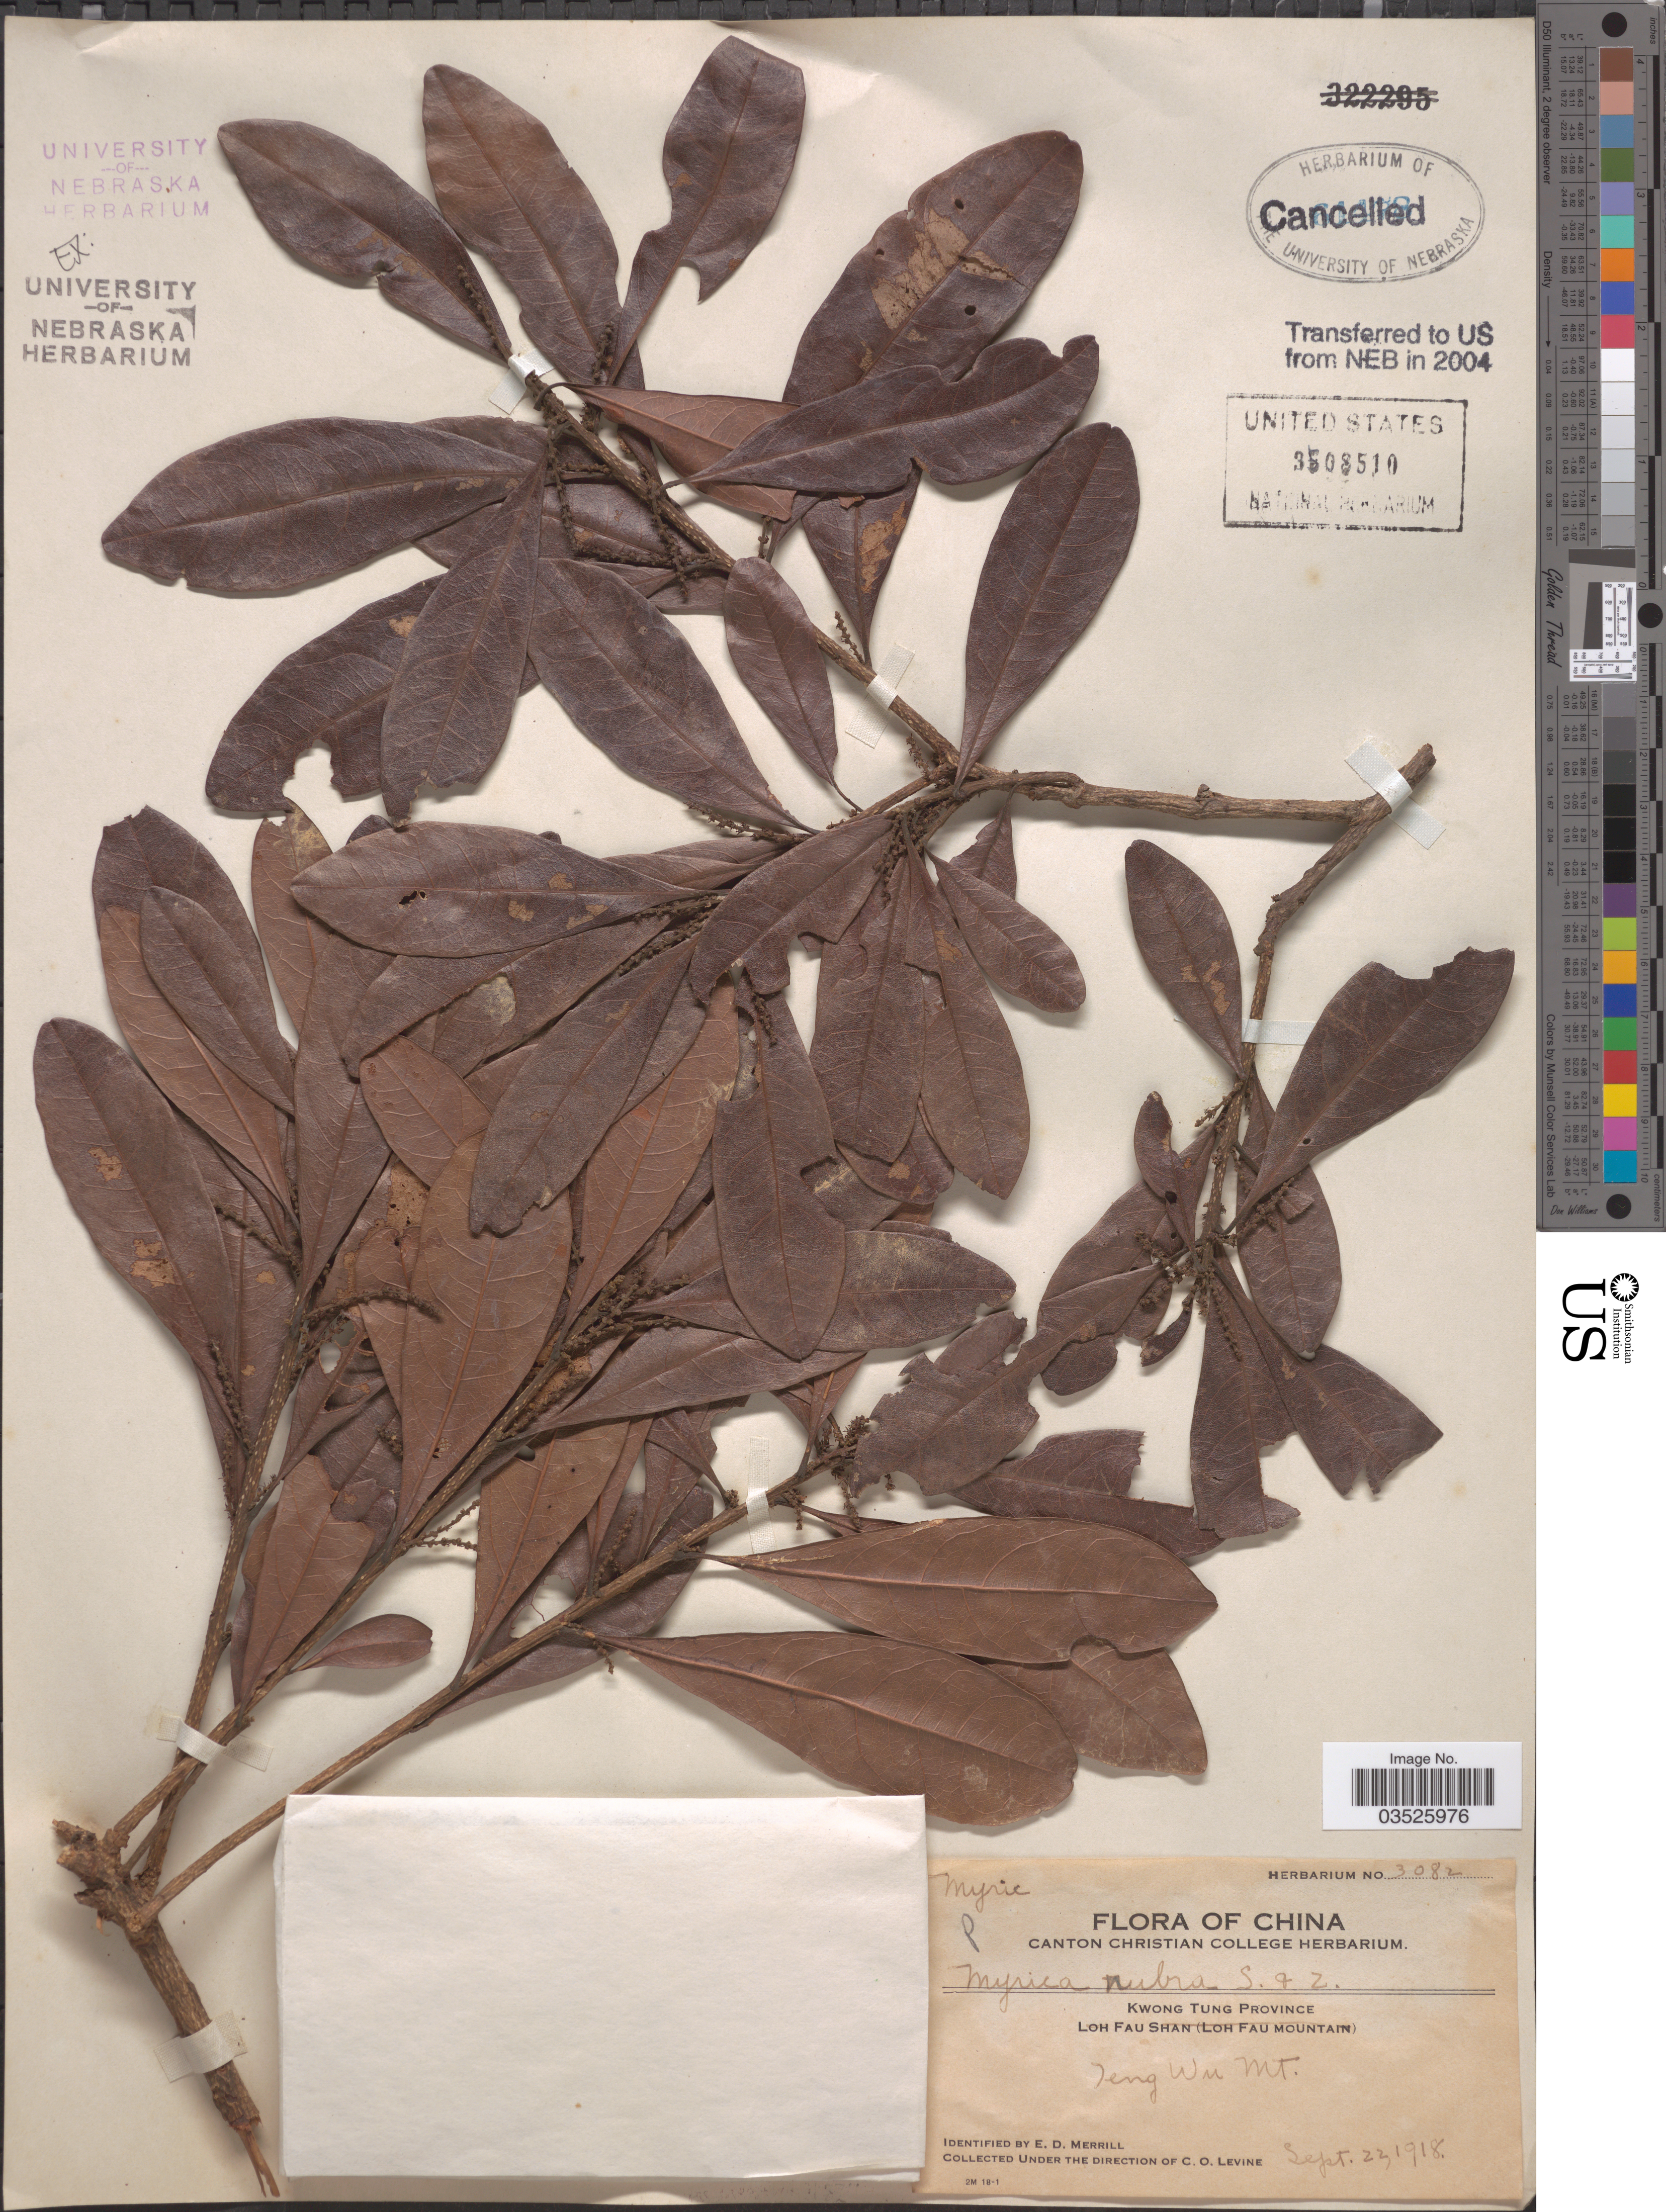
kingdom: Plantae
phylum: Tracheophyta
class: Magnoliopsida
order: Fagales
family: Myricaceae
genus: Morella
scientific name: Morella rubra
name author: Lour.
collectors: C. O. Levine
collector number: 3082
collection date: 1918-09-22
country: China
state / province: Guangdong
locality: Kwong Tung Province. Loh Fau. Teng Wu Mt.